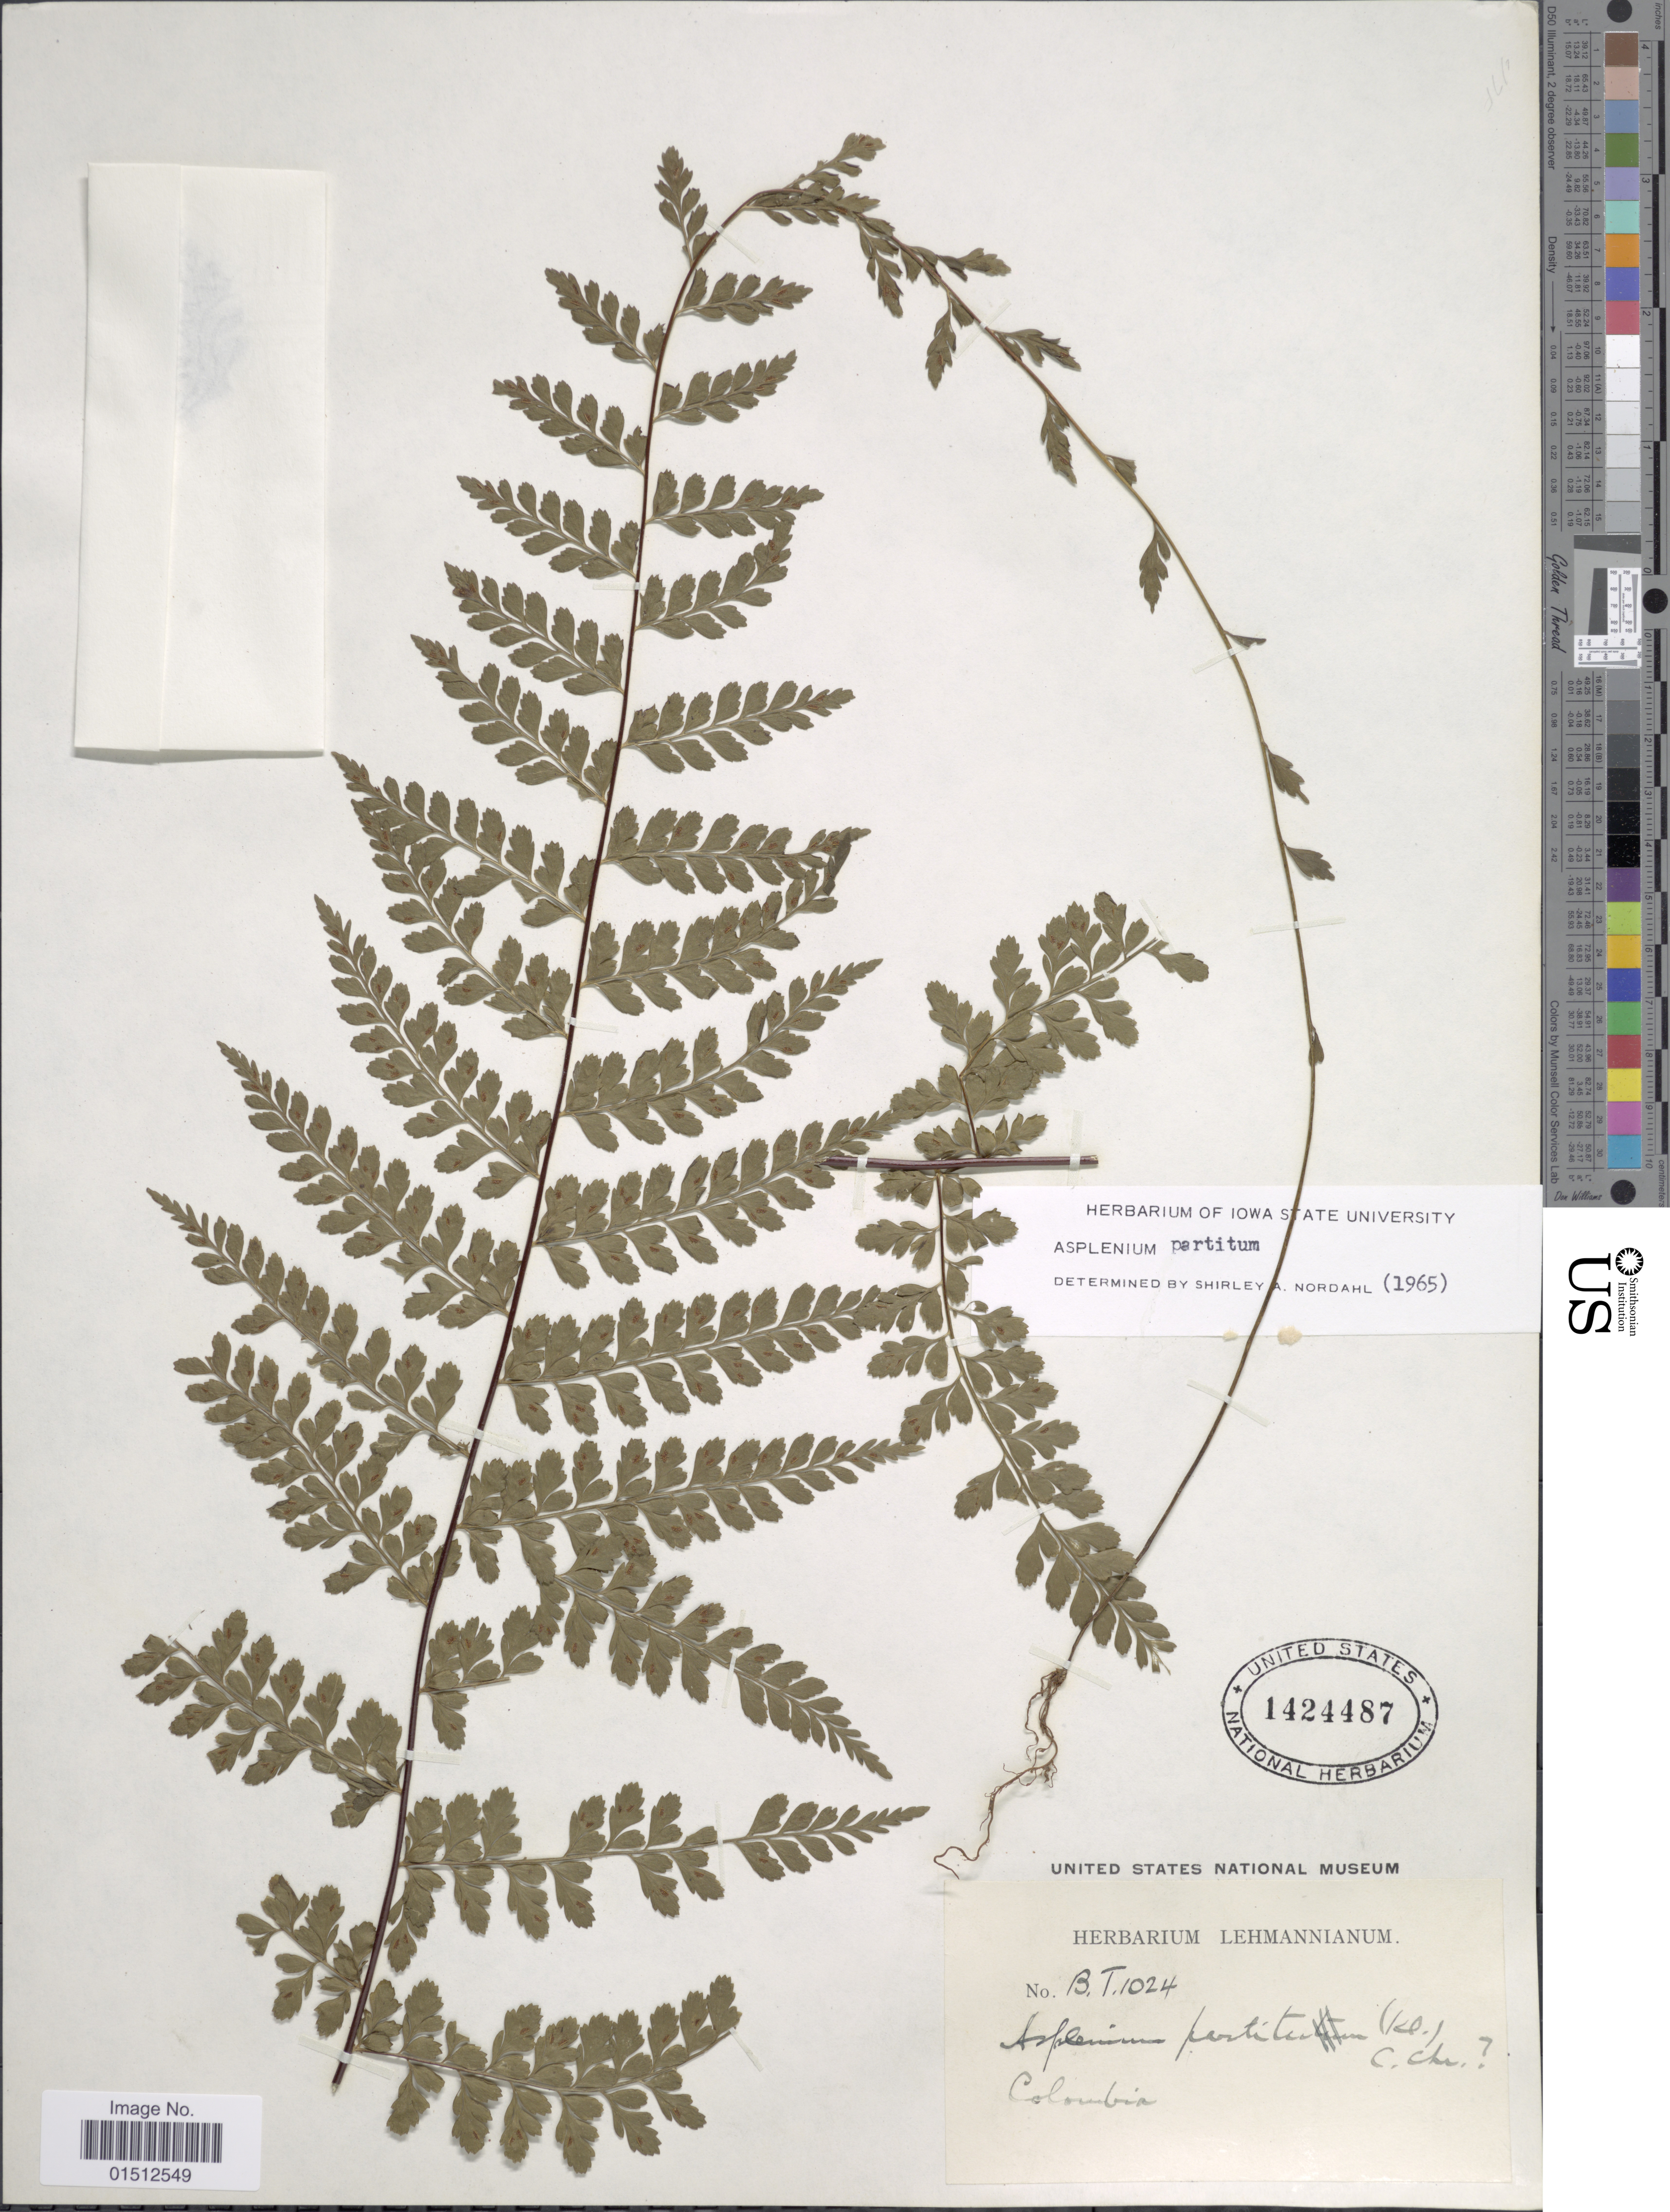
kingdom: Plantae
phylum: Tracheophyta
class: Polypodiopsida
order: Polypodiales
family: Aspleniaceae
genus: Asplenium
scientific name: Asplenium radicans var. partitum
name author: (Klotzsch) Hieron.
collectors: ex herb. Lehmannianum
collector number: BT1024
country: Colombia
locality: Colombia,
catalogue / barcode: US 1424487